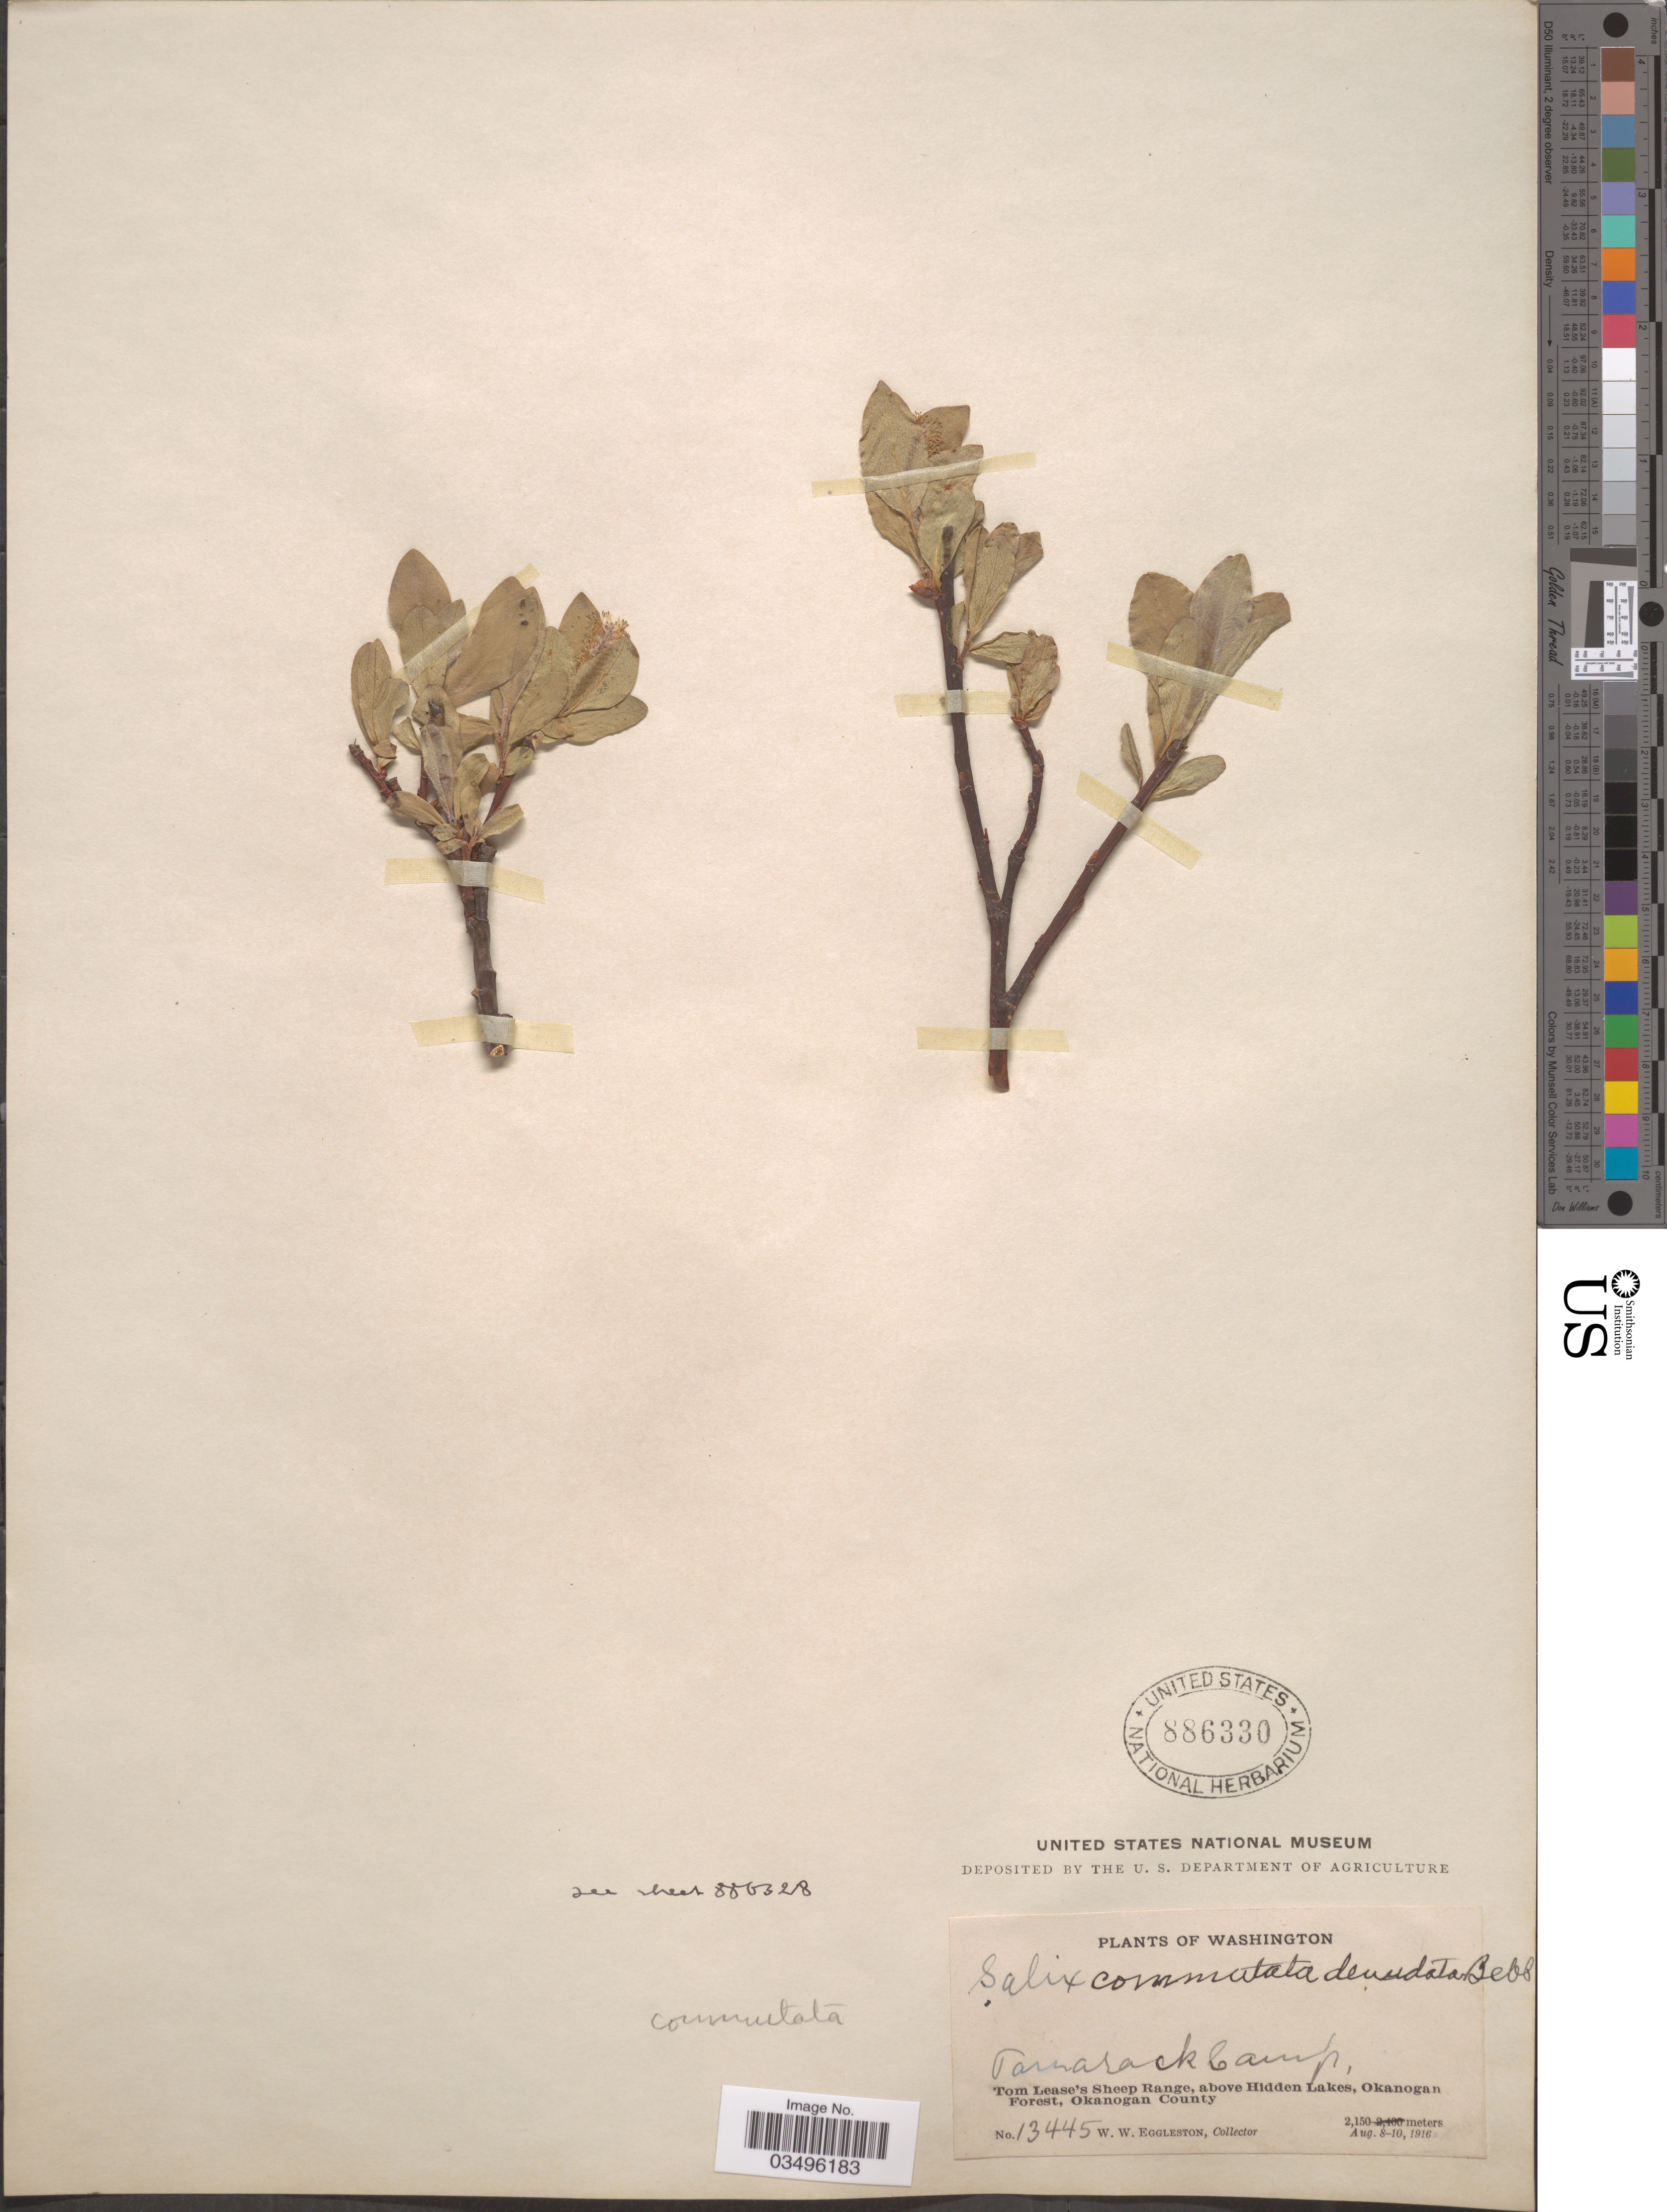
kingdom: Plantae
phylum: Tracheophyta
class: Magnoliopsida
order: Malpighiales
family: Salicaceae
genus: Salix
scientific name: Salix commutata var. denudata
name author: Bebb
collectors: W. W. Eggleston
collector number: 13445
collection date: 1916-08-08/1916-08-10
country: United States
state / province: Washington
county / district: Okanogan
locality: Tamarack Camp. Tom Lease's Sheep Range, above Hidden Lakes, Okanogan Forest, Okanogan County.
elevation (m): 2150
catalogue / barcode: US 886330